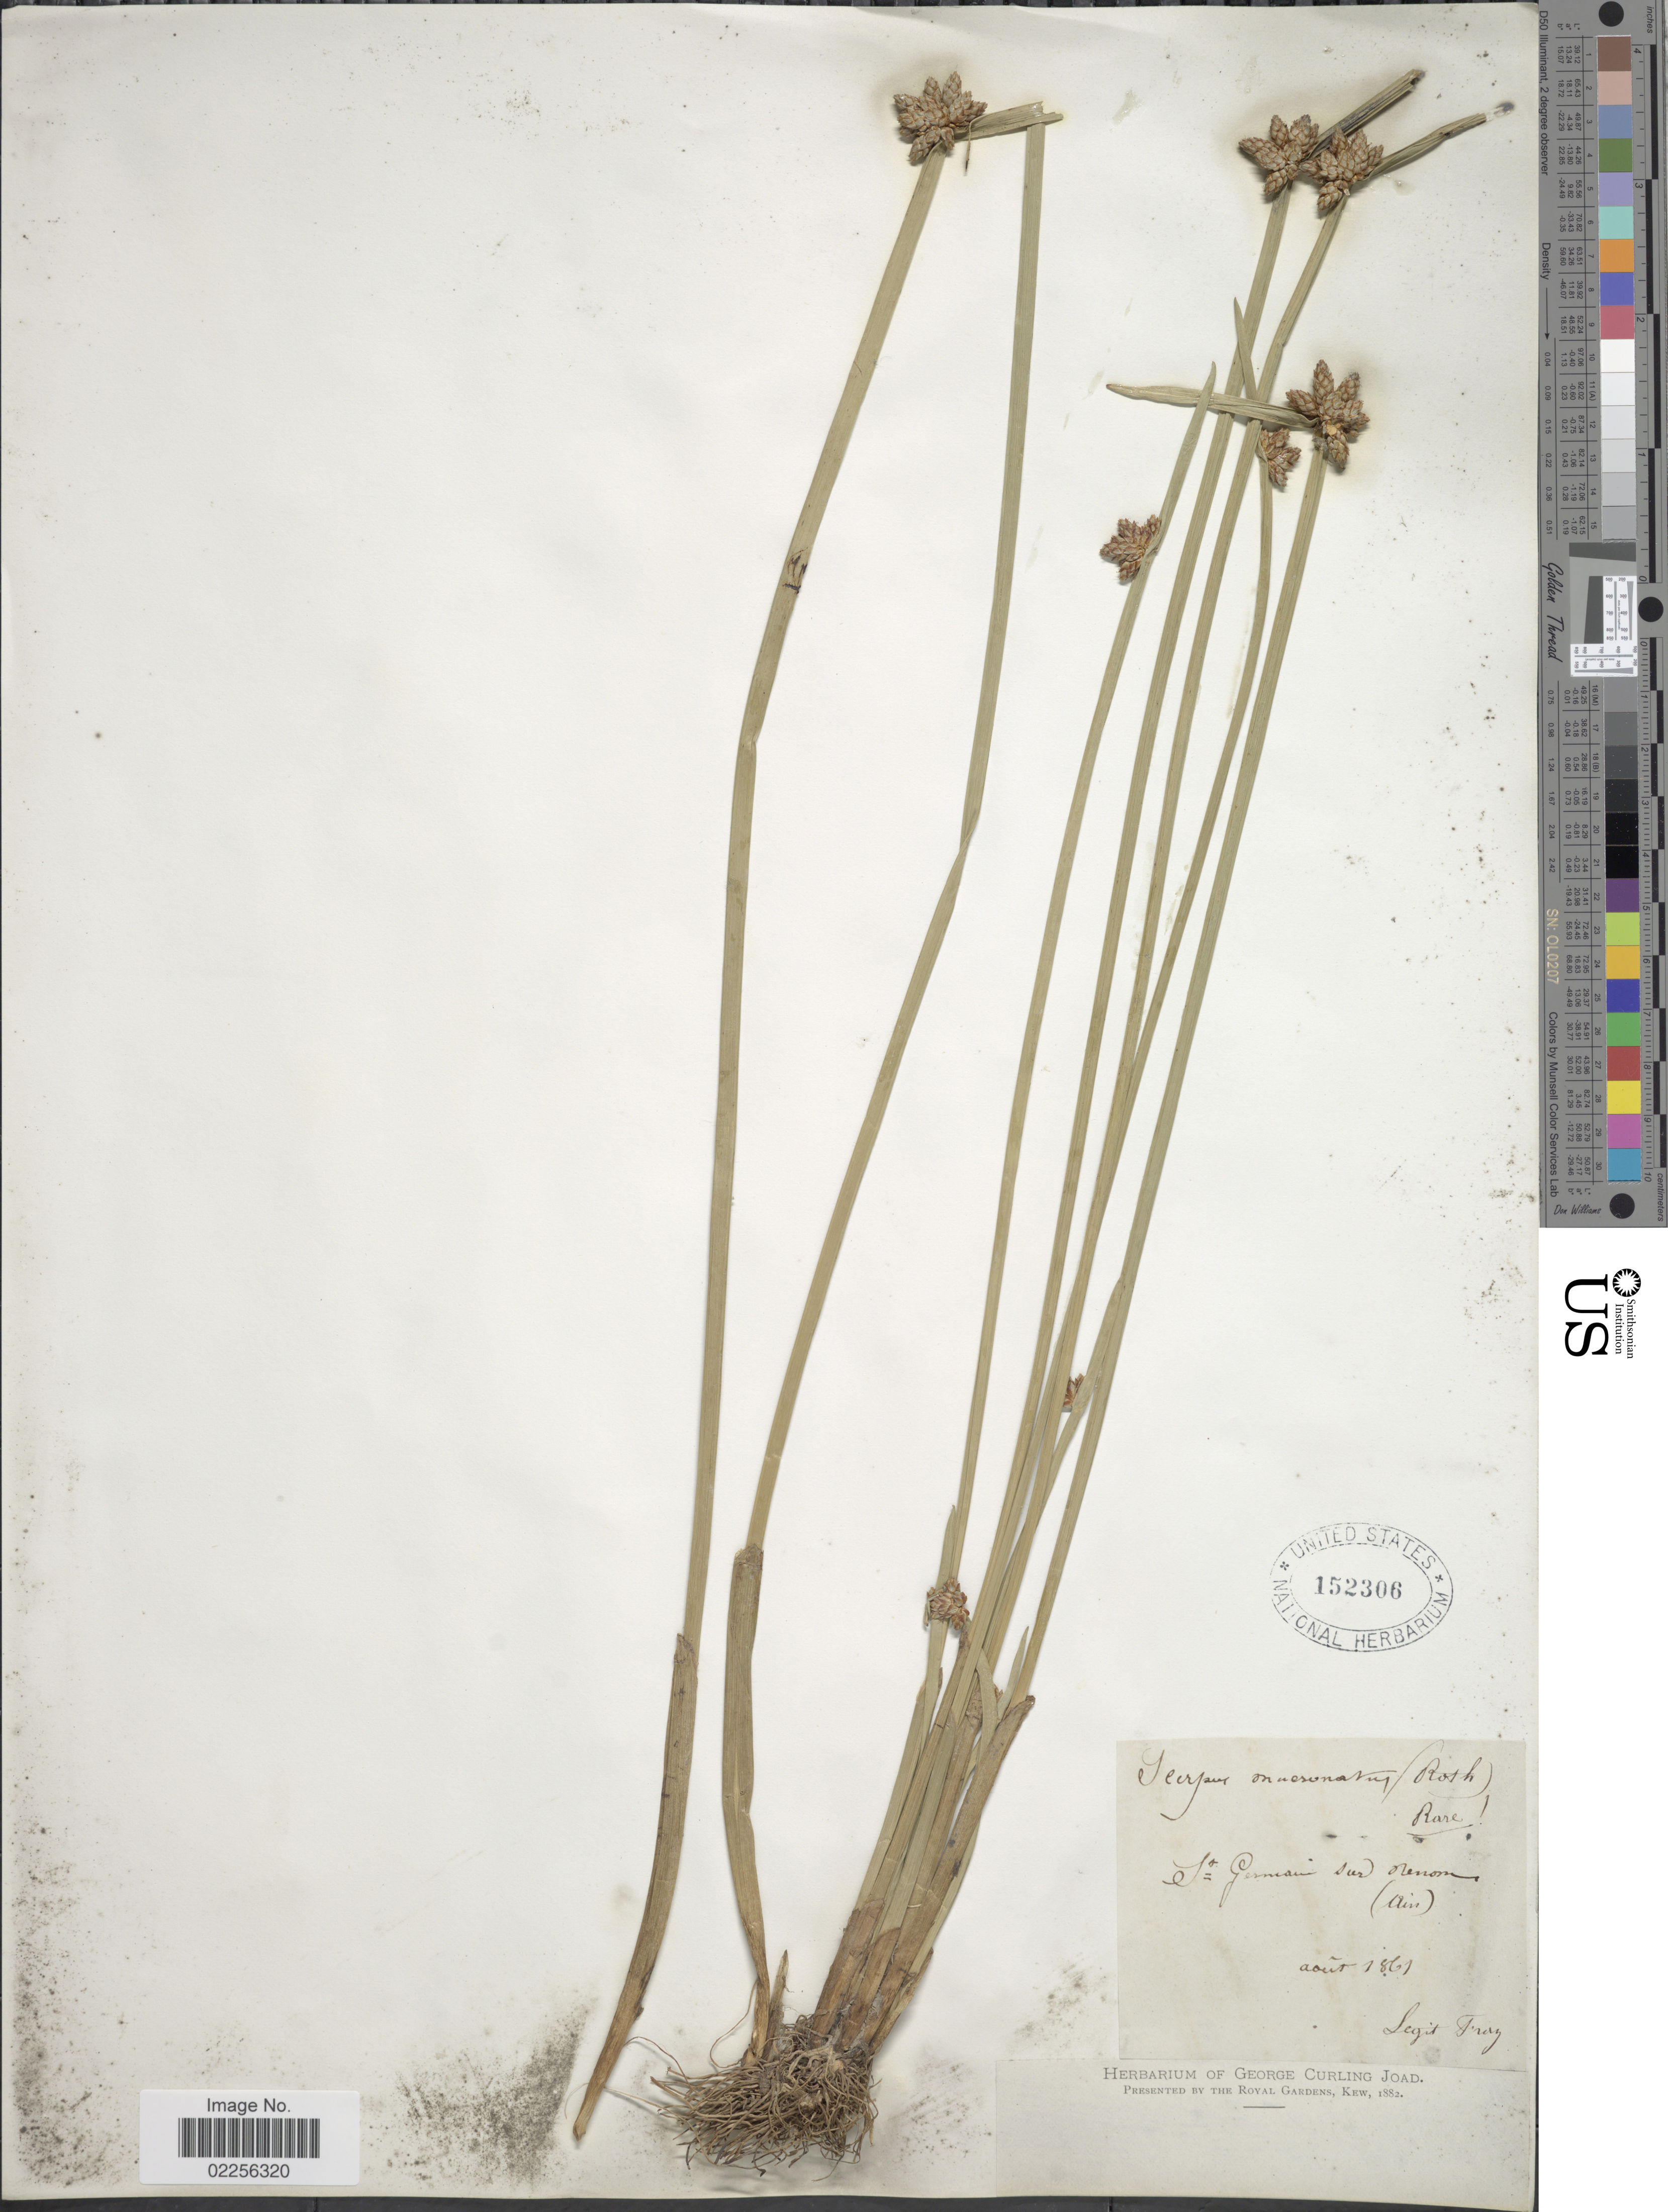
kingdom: Plantae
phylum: Tracheophyta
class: Liliopsida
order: Poales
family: Cyperaceae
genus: Schoenoplectus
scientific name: Schoenoplectus mucronatus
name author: (L.) Palla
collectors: -. Fray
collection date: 1869-08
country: France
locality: St Germain sur Nenoms (Ain)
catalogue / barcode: US 152306